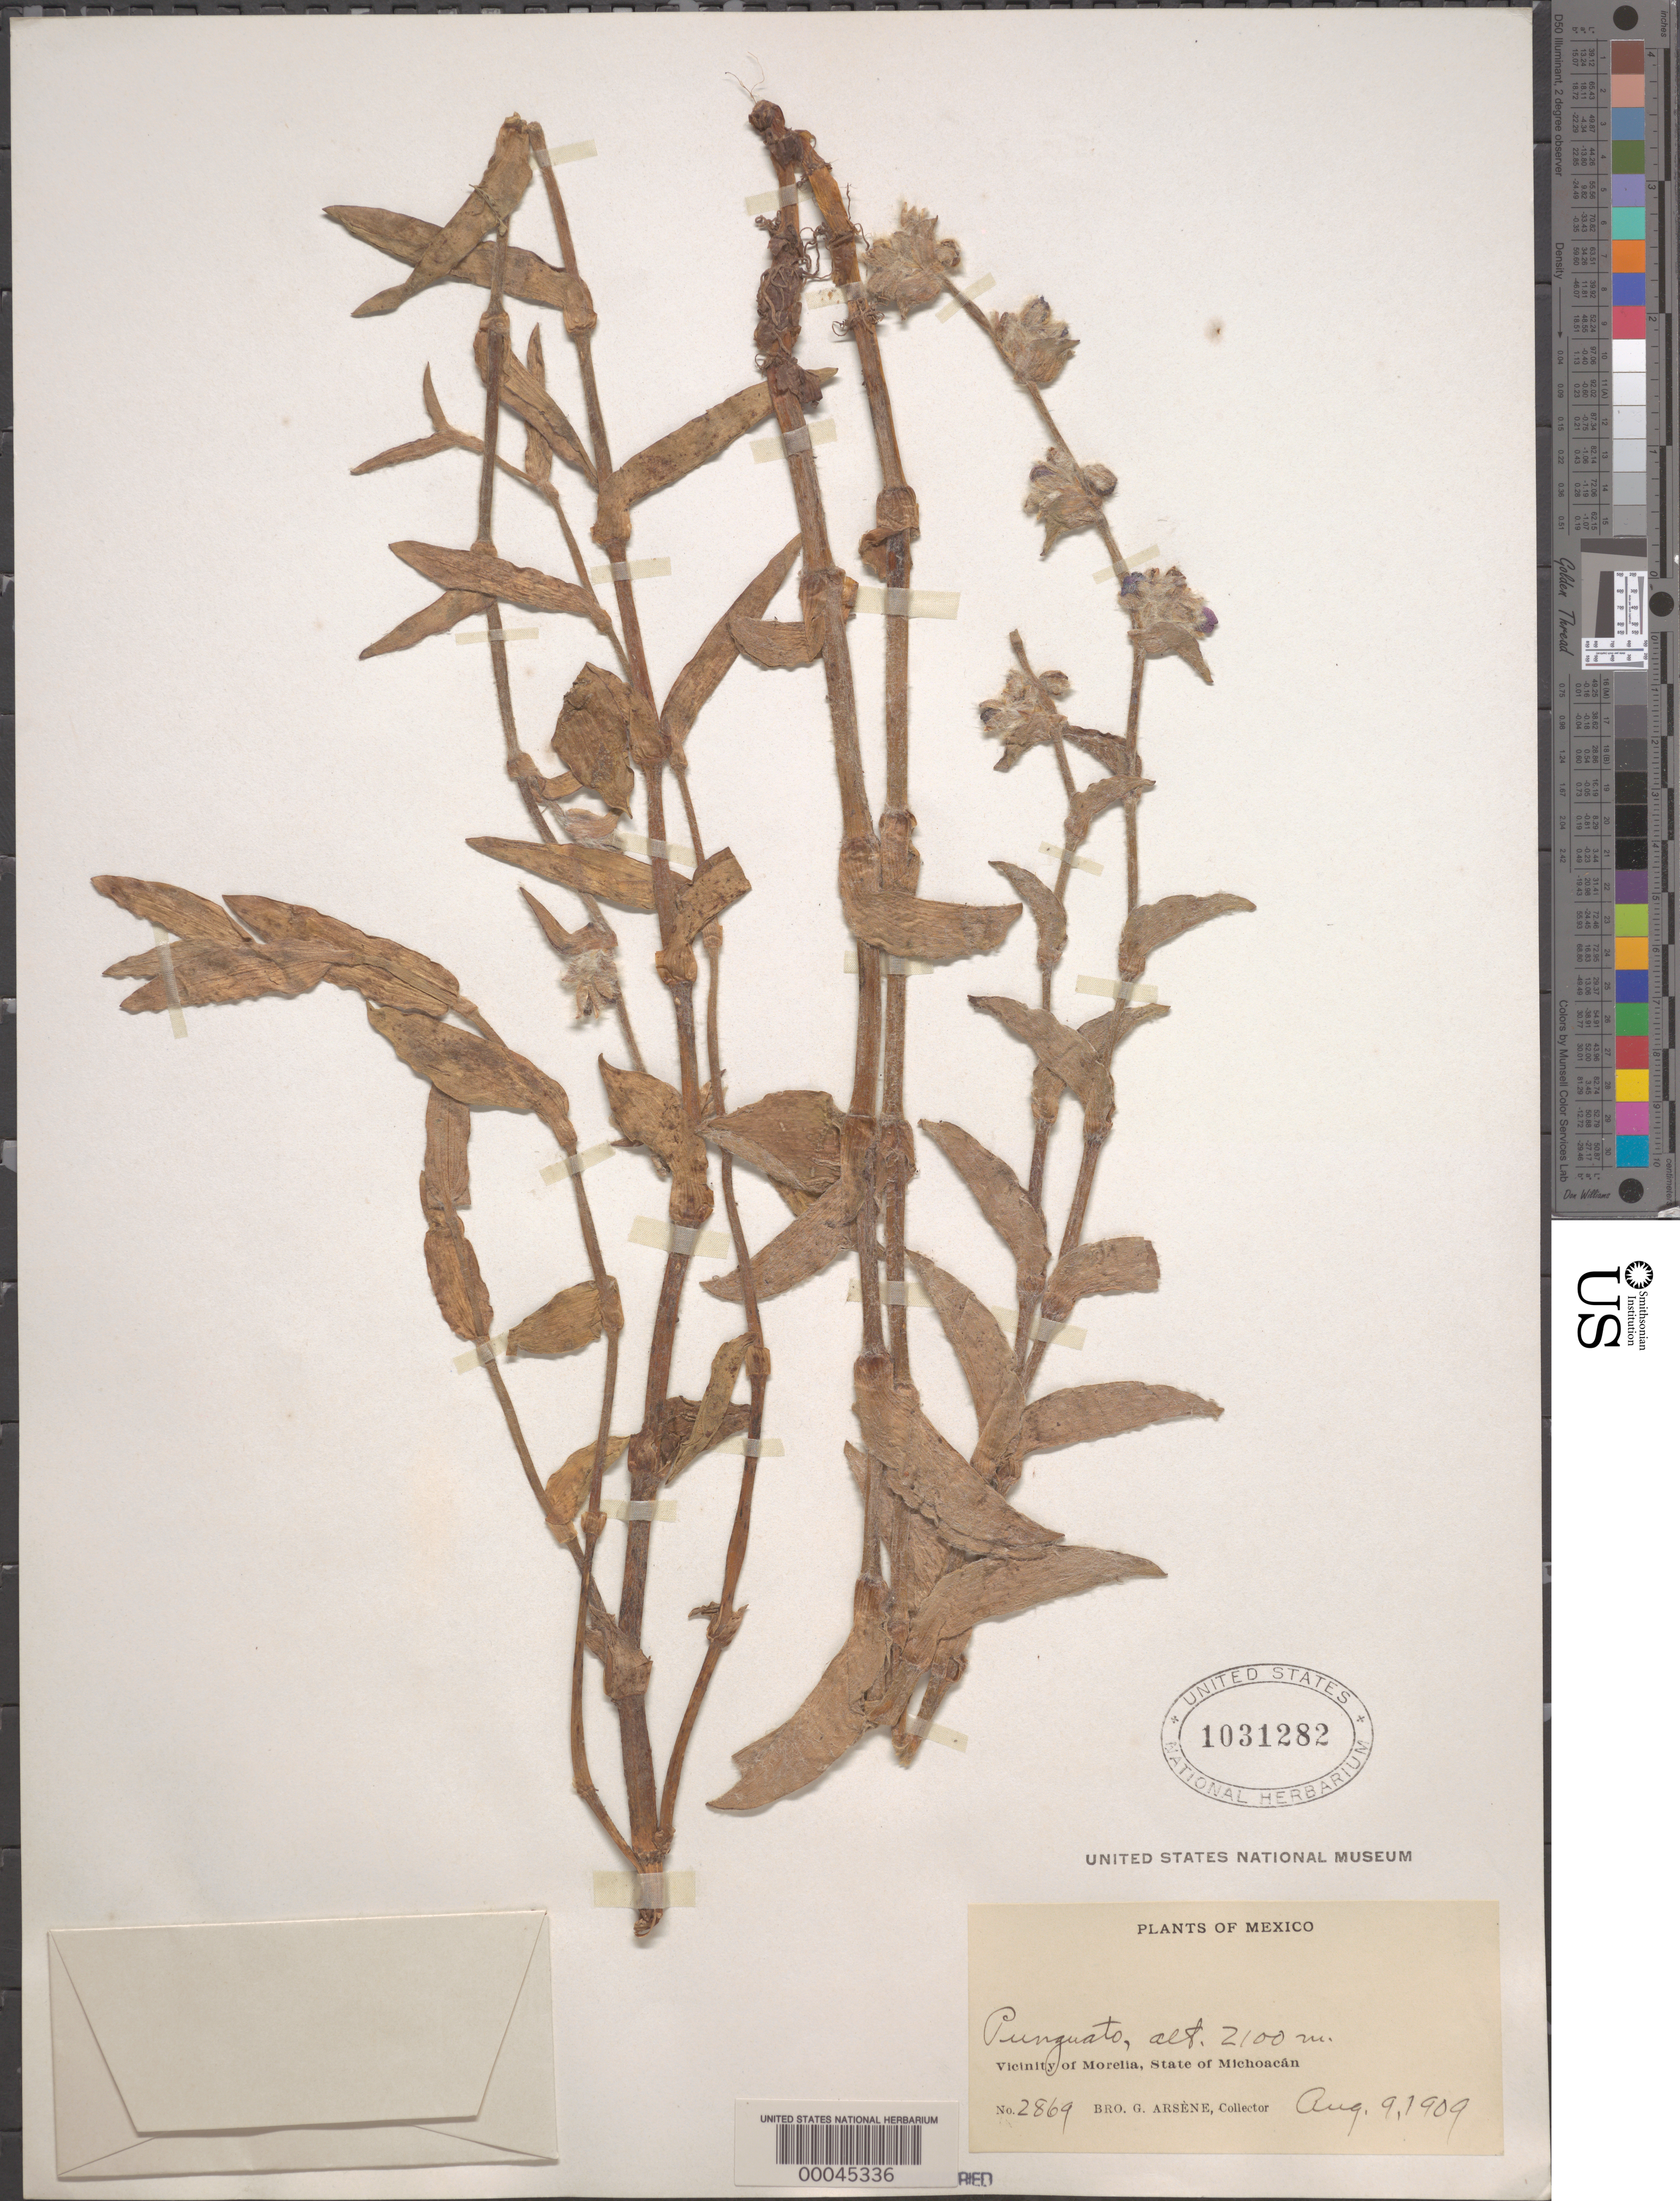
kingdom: Plantae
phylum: Tracheophyta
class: Liliopsida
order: Commelinales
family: Commelinaceae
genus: Tradescantia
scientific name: Tradescantia crassifolia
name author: Cav.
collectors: Bro. G. Arsène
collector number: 2869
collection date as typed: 09 Aug 1909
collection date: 1909-08-09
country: Mexico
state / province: Michoacán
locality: Near Morelia, punguato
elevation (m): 2100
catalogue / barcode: US 1031282